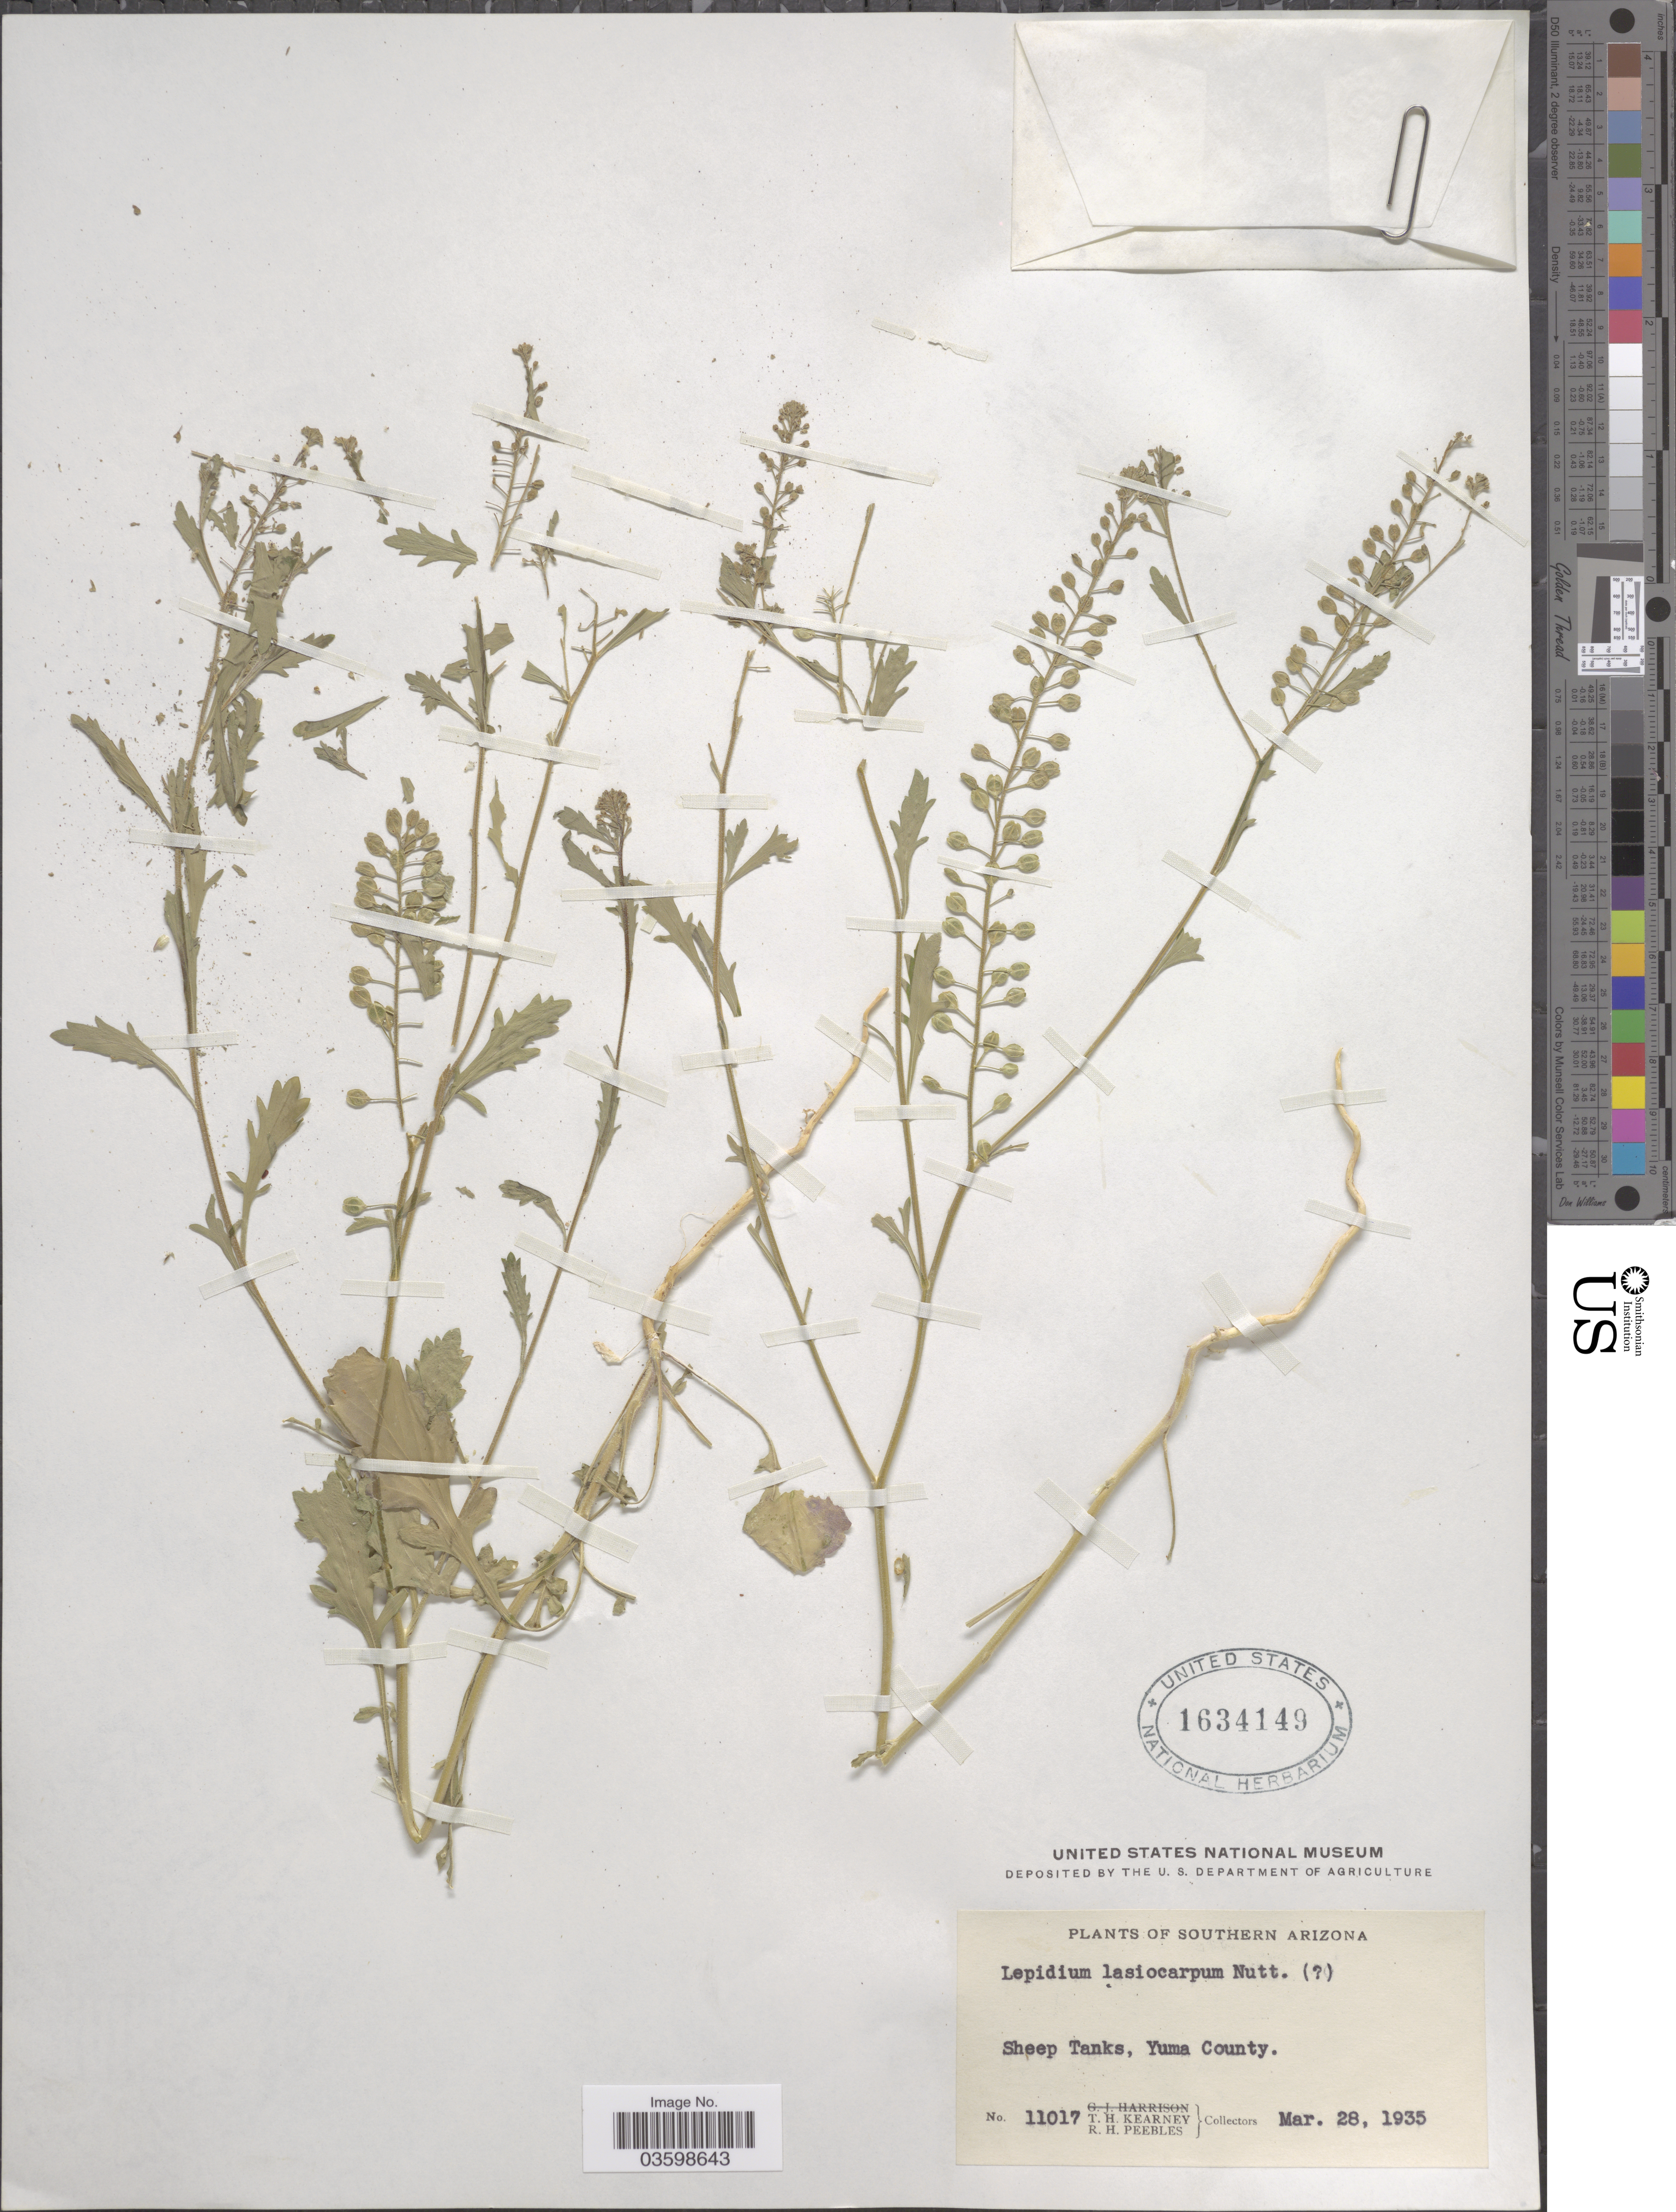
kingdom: Plantae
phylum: Tracheophyta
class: Magnoliopsida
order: Brassicales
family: Brassicaceae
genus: Lepidium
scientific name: Lepidium lasiocarpum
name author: Nutt.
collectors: T. H. Kearney & R. H. Peebles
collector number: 11017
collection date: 1935-03-28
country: United States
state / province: Arizona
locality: Southern Arizona. Sheep Tanks, Yuma County.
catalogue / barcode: US 1634149